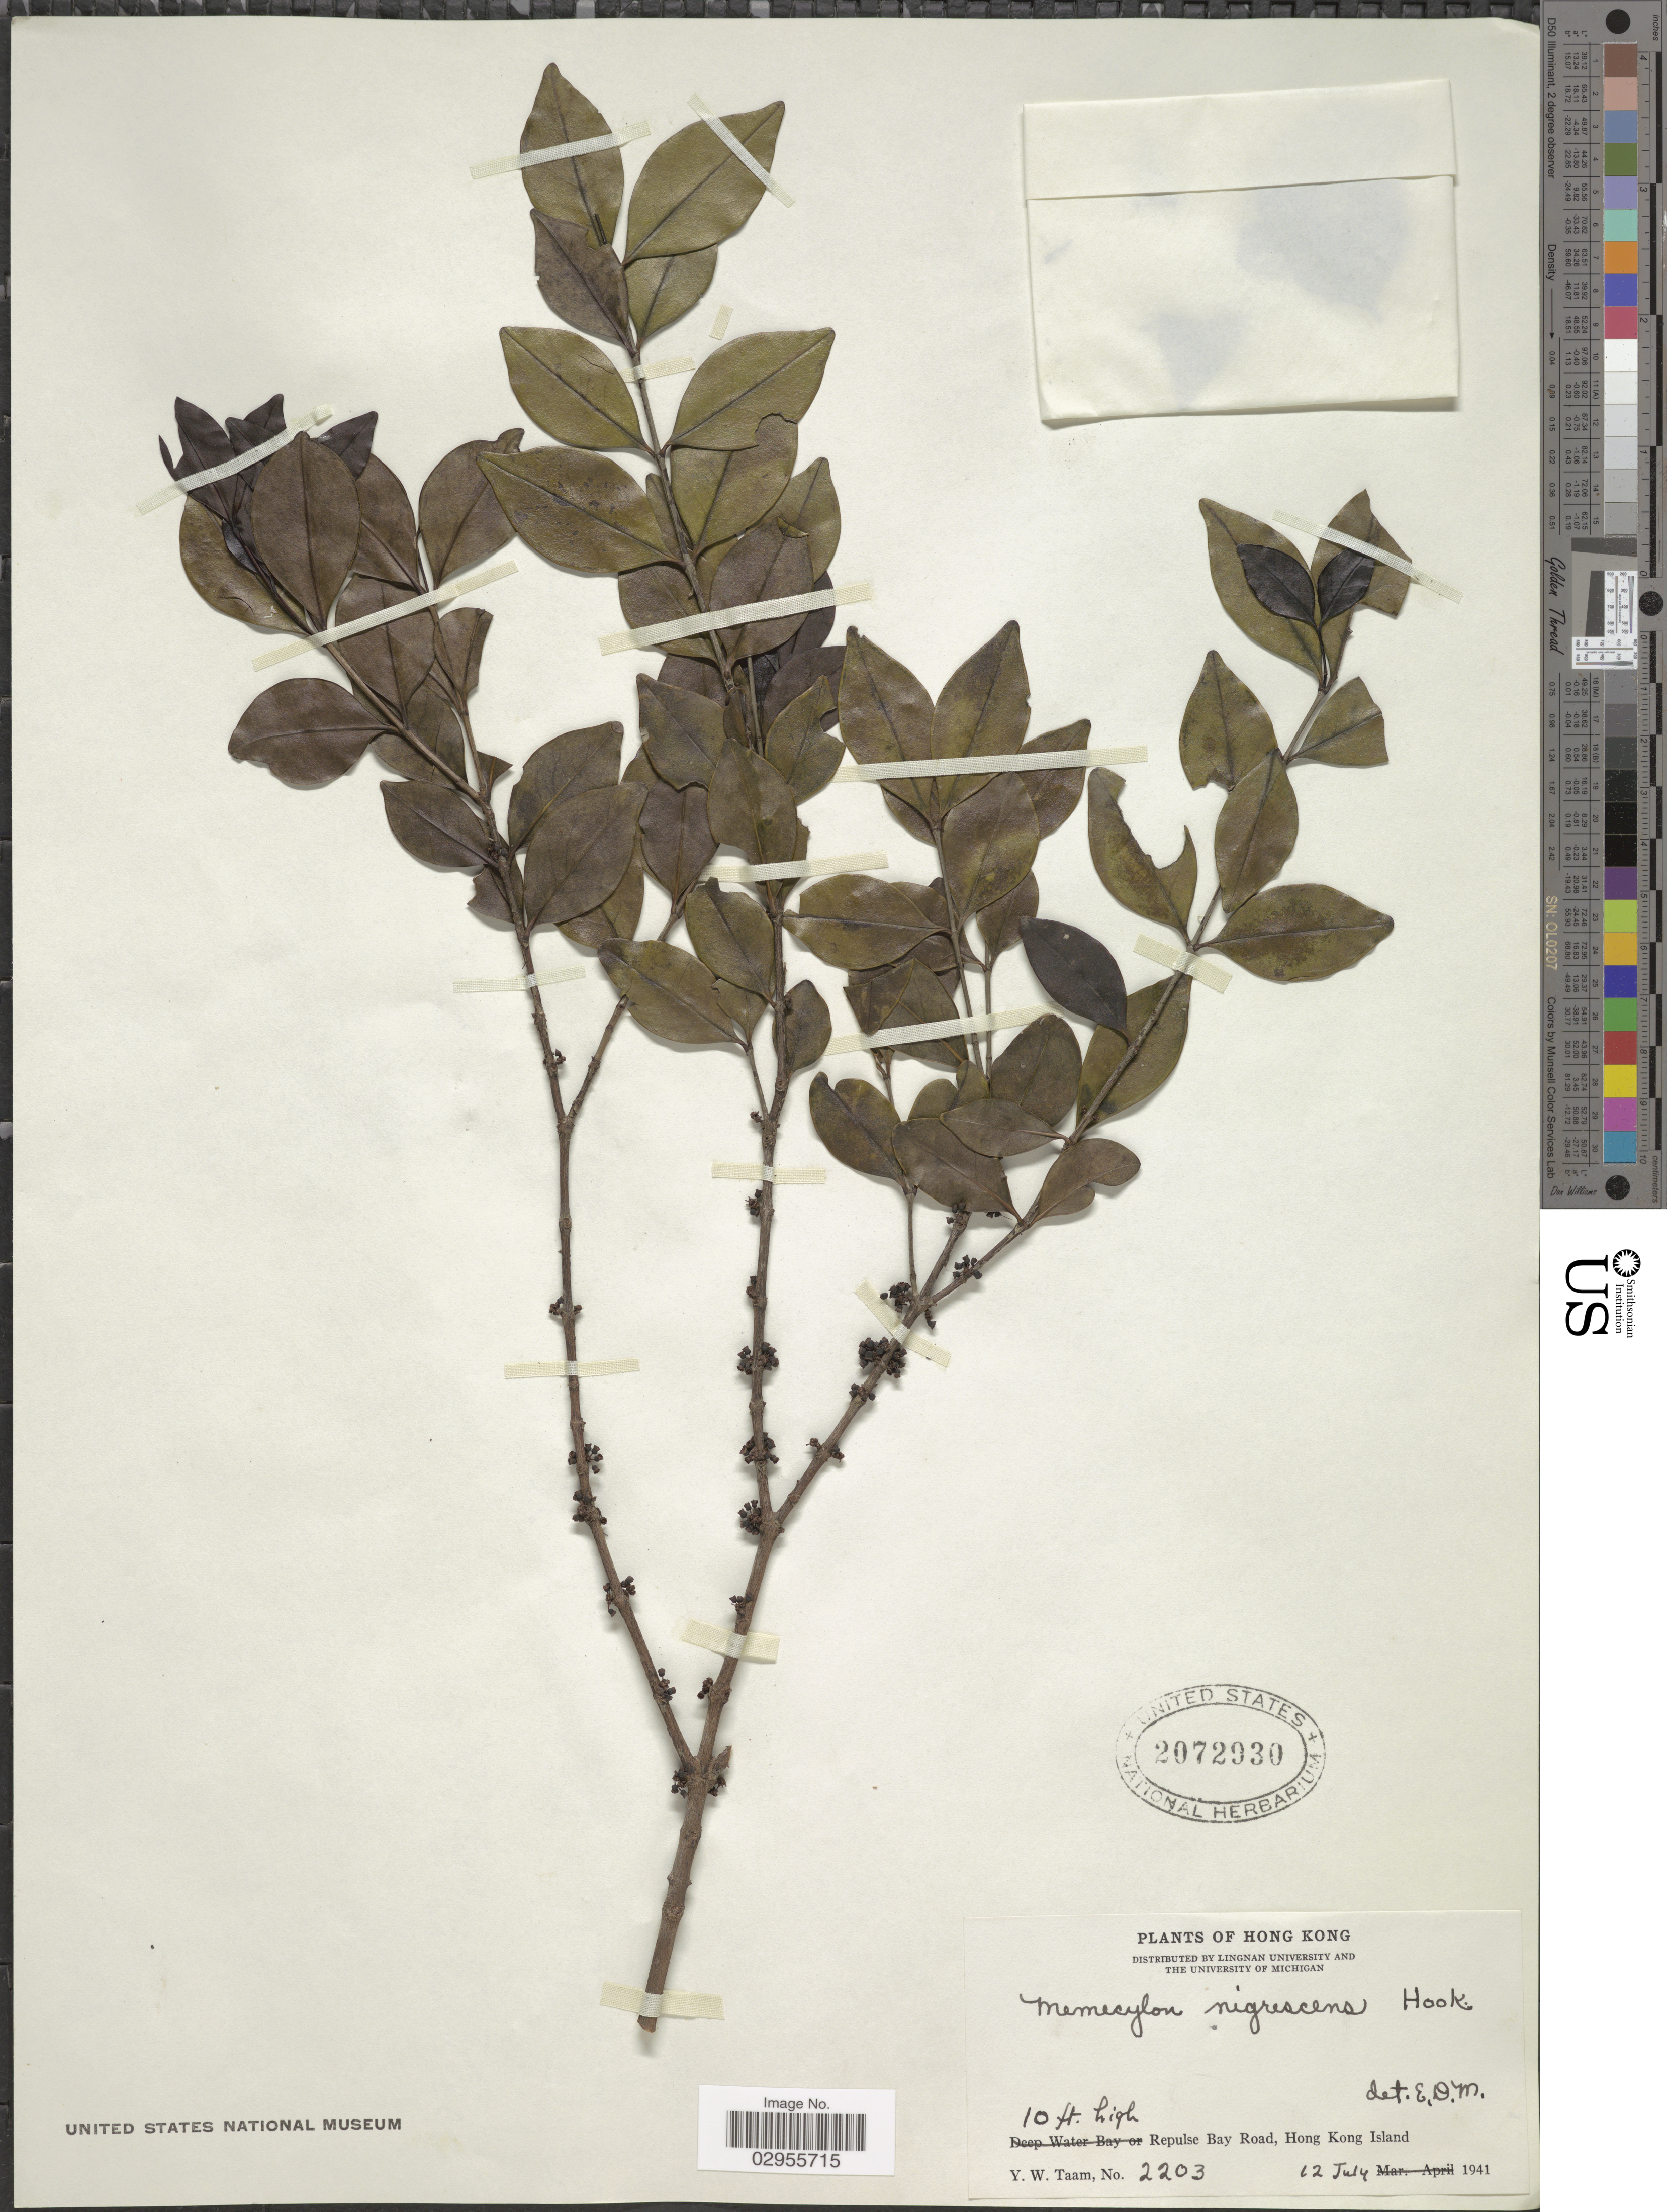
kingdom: Plantae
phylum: Tracheophyta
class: Magnoliopsida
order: Myrtales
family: Melastomataceae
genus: Memecylon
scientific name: Memecylon nigrescens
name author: Hook. & Arn.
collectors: Y. W. Taam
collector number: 2203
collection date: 1941-07-12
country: China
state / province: Hong Kong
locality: Repulse Bay Road, Hong Kong Island.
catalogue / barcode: US 2072930